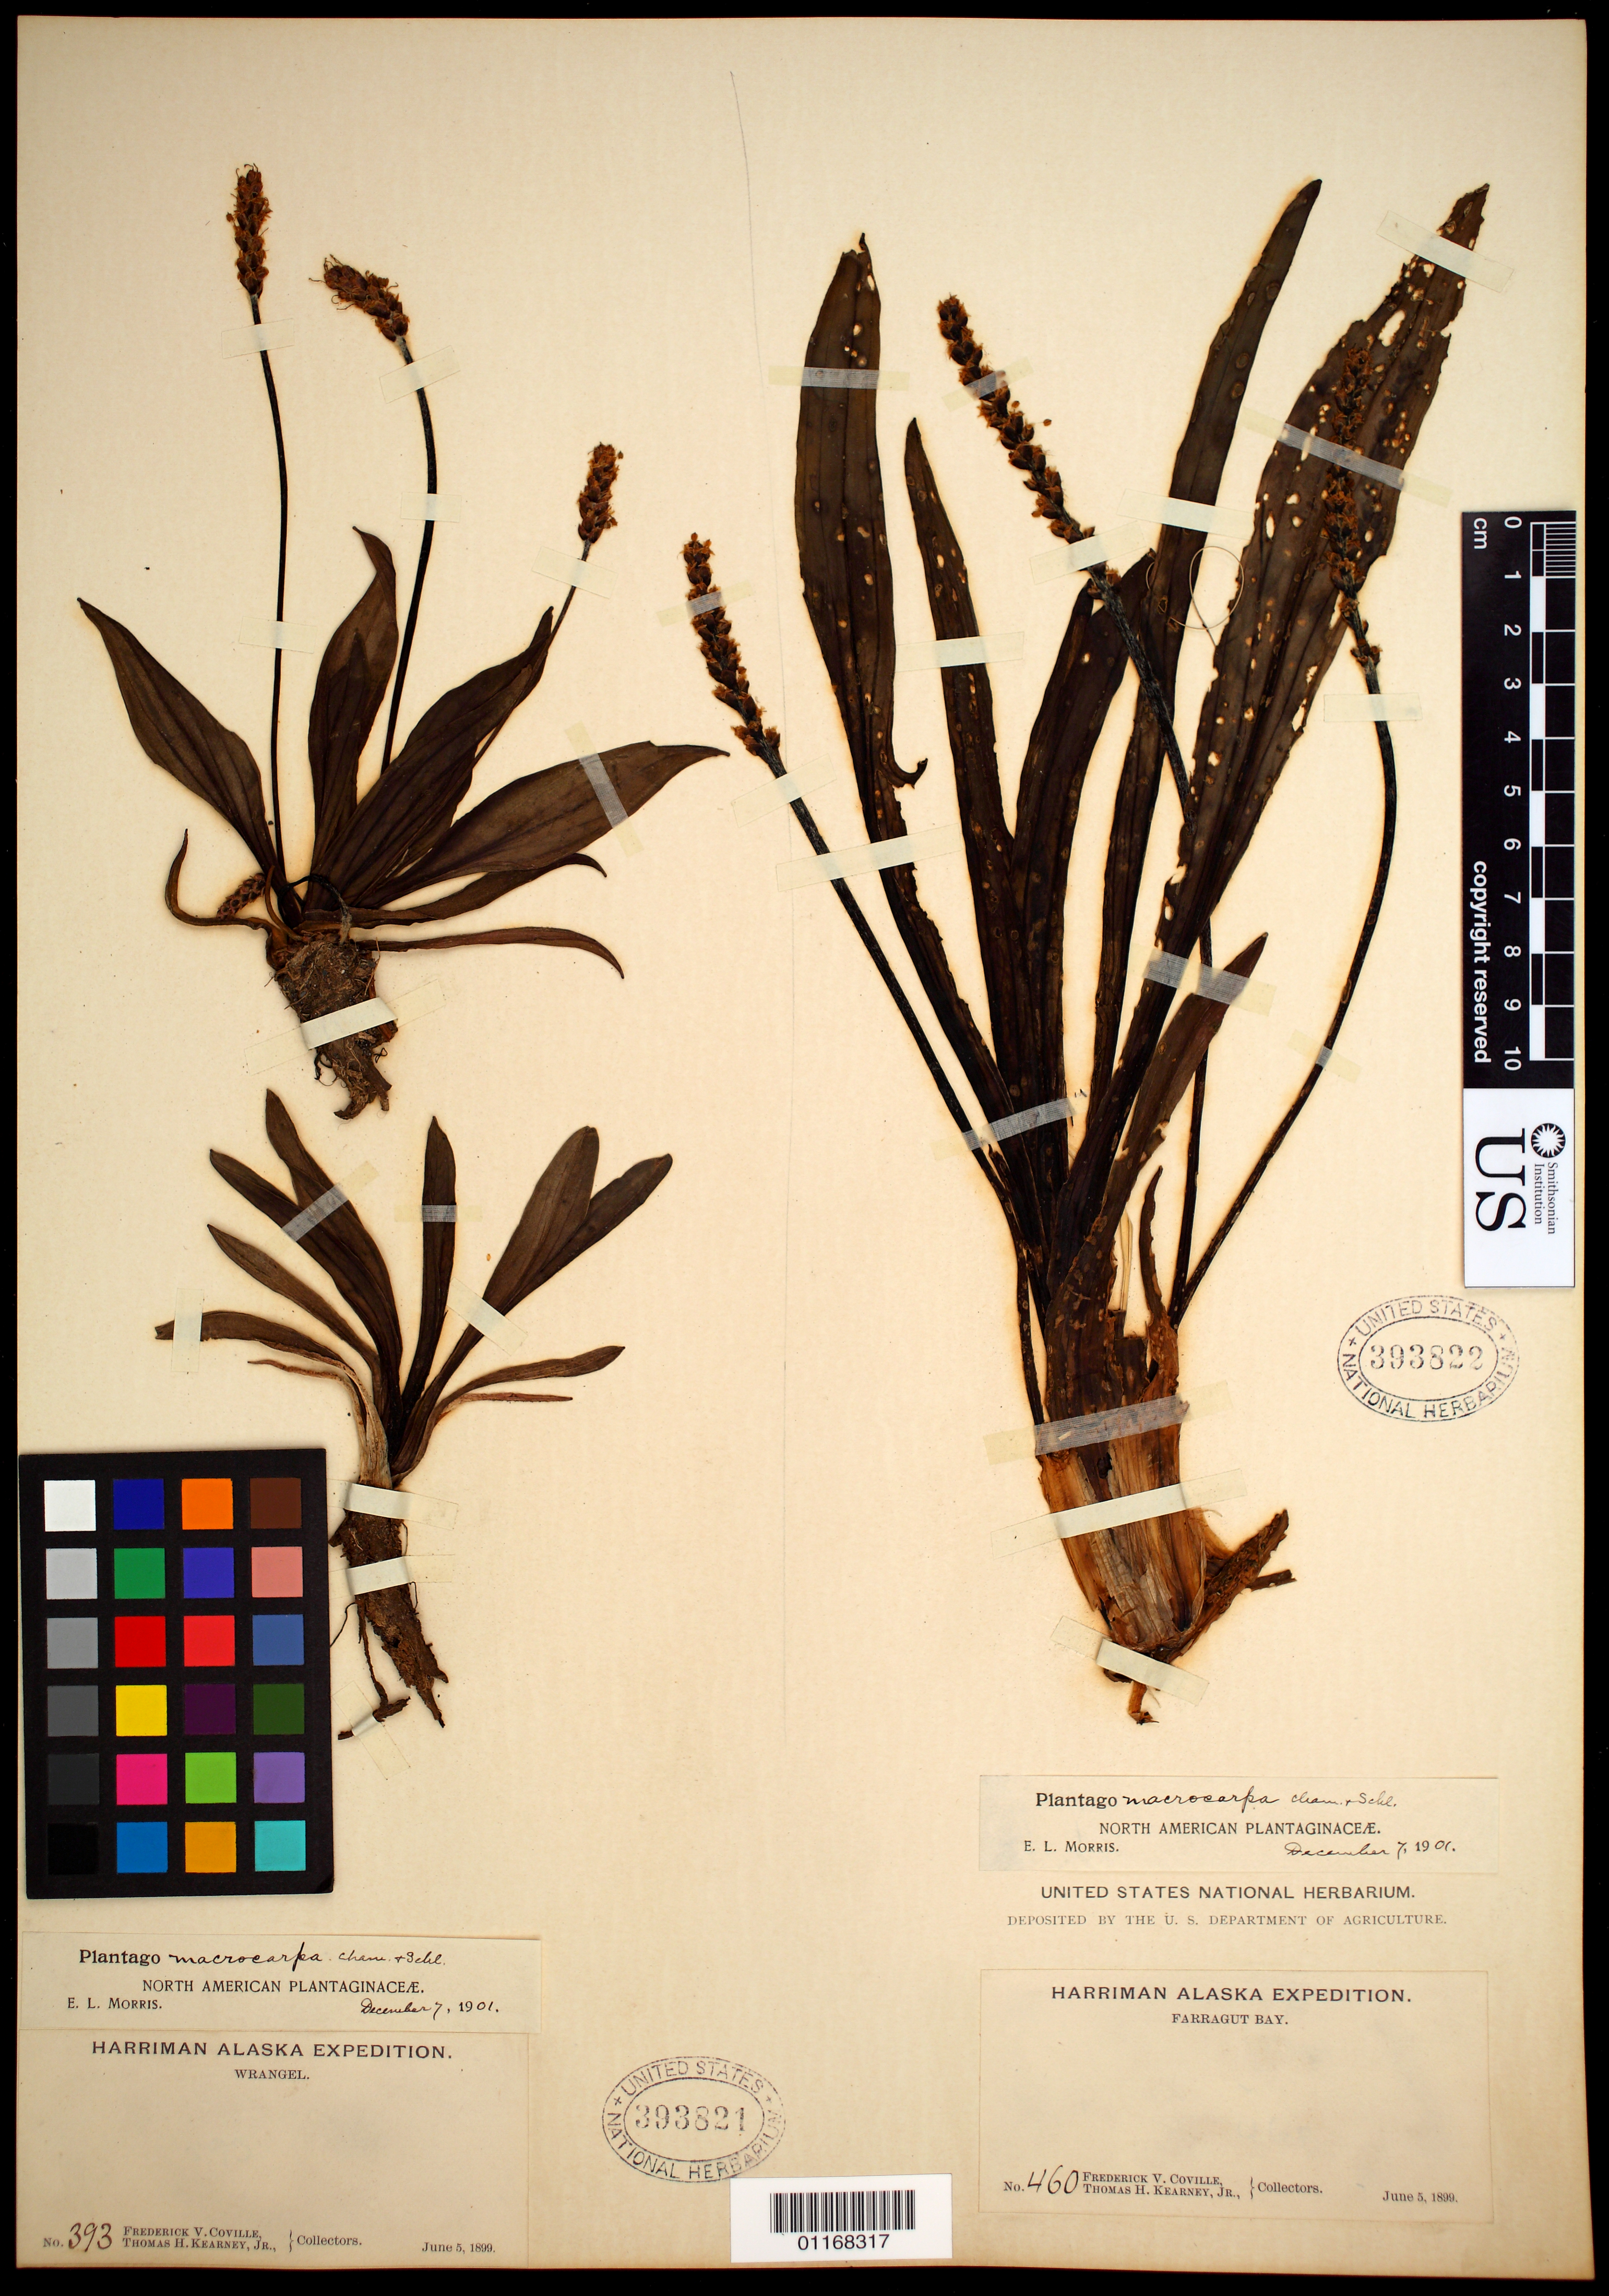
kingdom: Plantae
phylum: Tracheophyta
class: Magnoliopsida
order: Lamiales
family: Plantaginaceae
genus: Plantago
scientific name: Plantago macrocarpa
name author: Cham. & Schltdl.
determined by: Morris, E. L.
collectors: F. V. Coville & T. H. Kearney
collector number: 393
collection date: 1899-06-05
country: United States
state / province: Alaska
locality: Wrangell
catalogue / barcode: US 393821-2